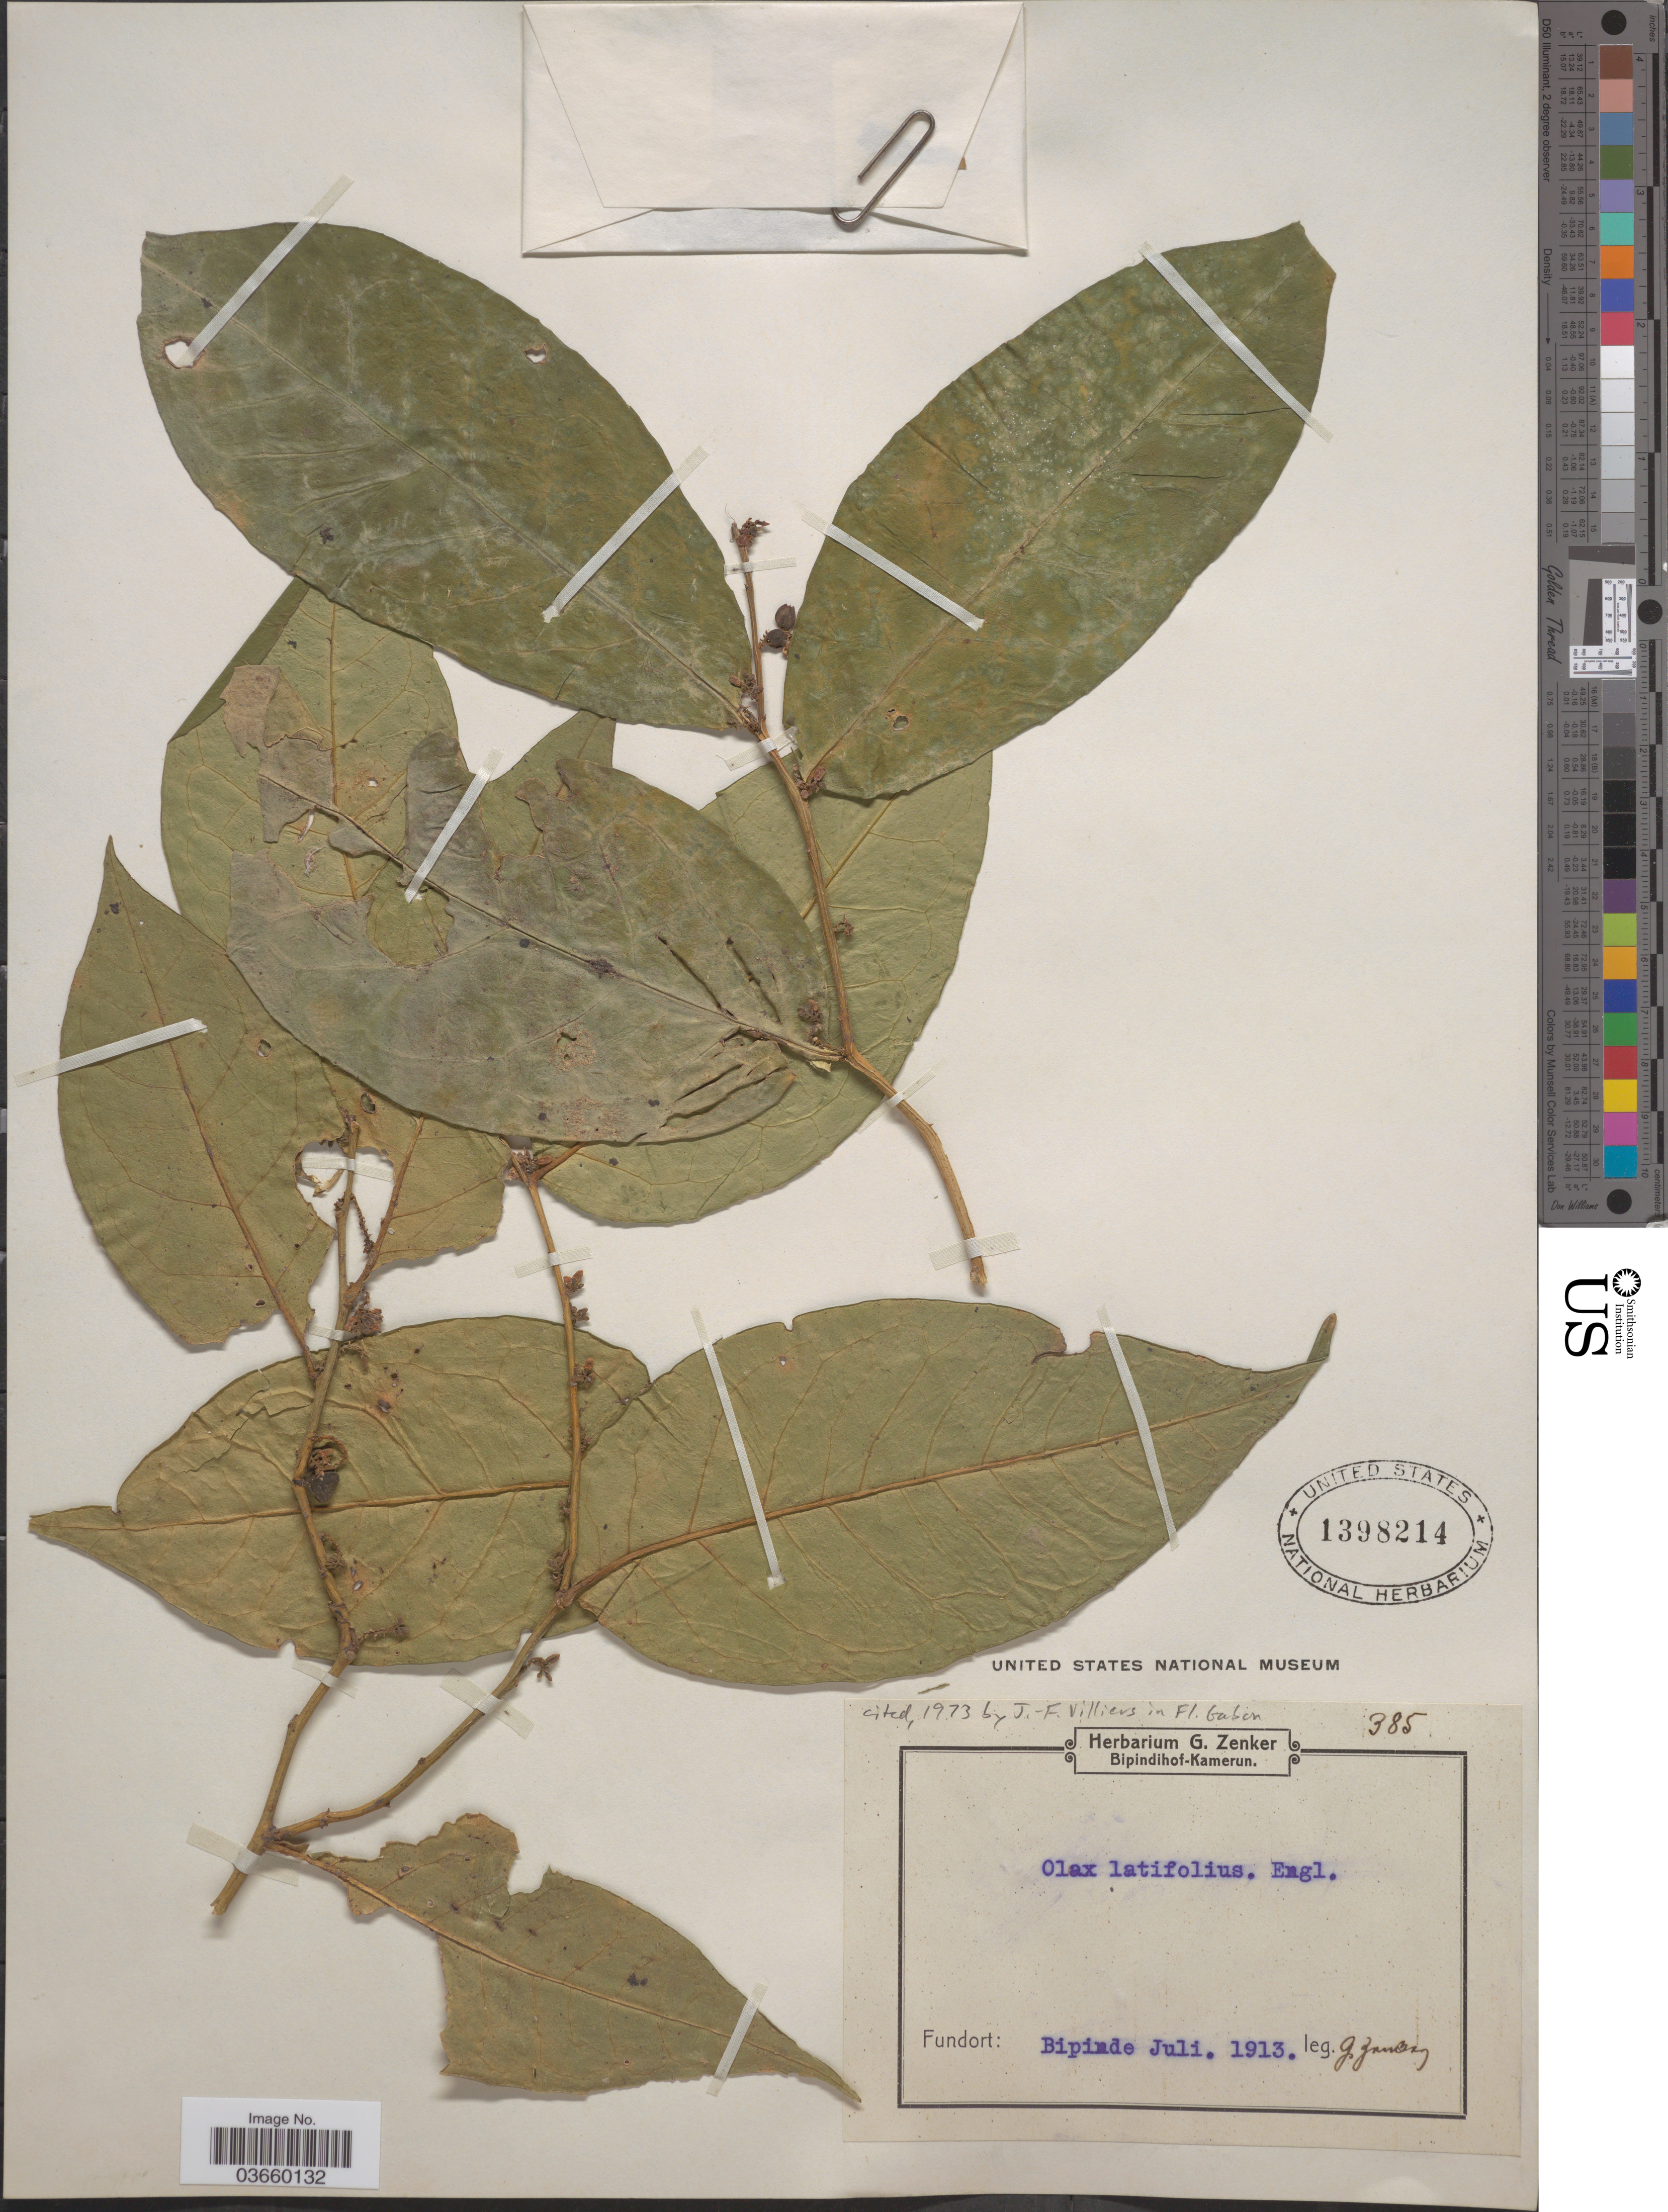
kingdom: Plantae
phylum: Tracheophyta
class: Magnoliopsida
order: Santalales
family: Olacaceae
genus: Olax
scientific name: Olax latifolia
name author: Engl.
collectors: G. A. Zenker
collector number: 385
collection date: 1913-07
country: Cameroon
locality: Bipinde.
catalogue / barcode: US 1398214